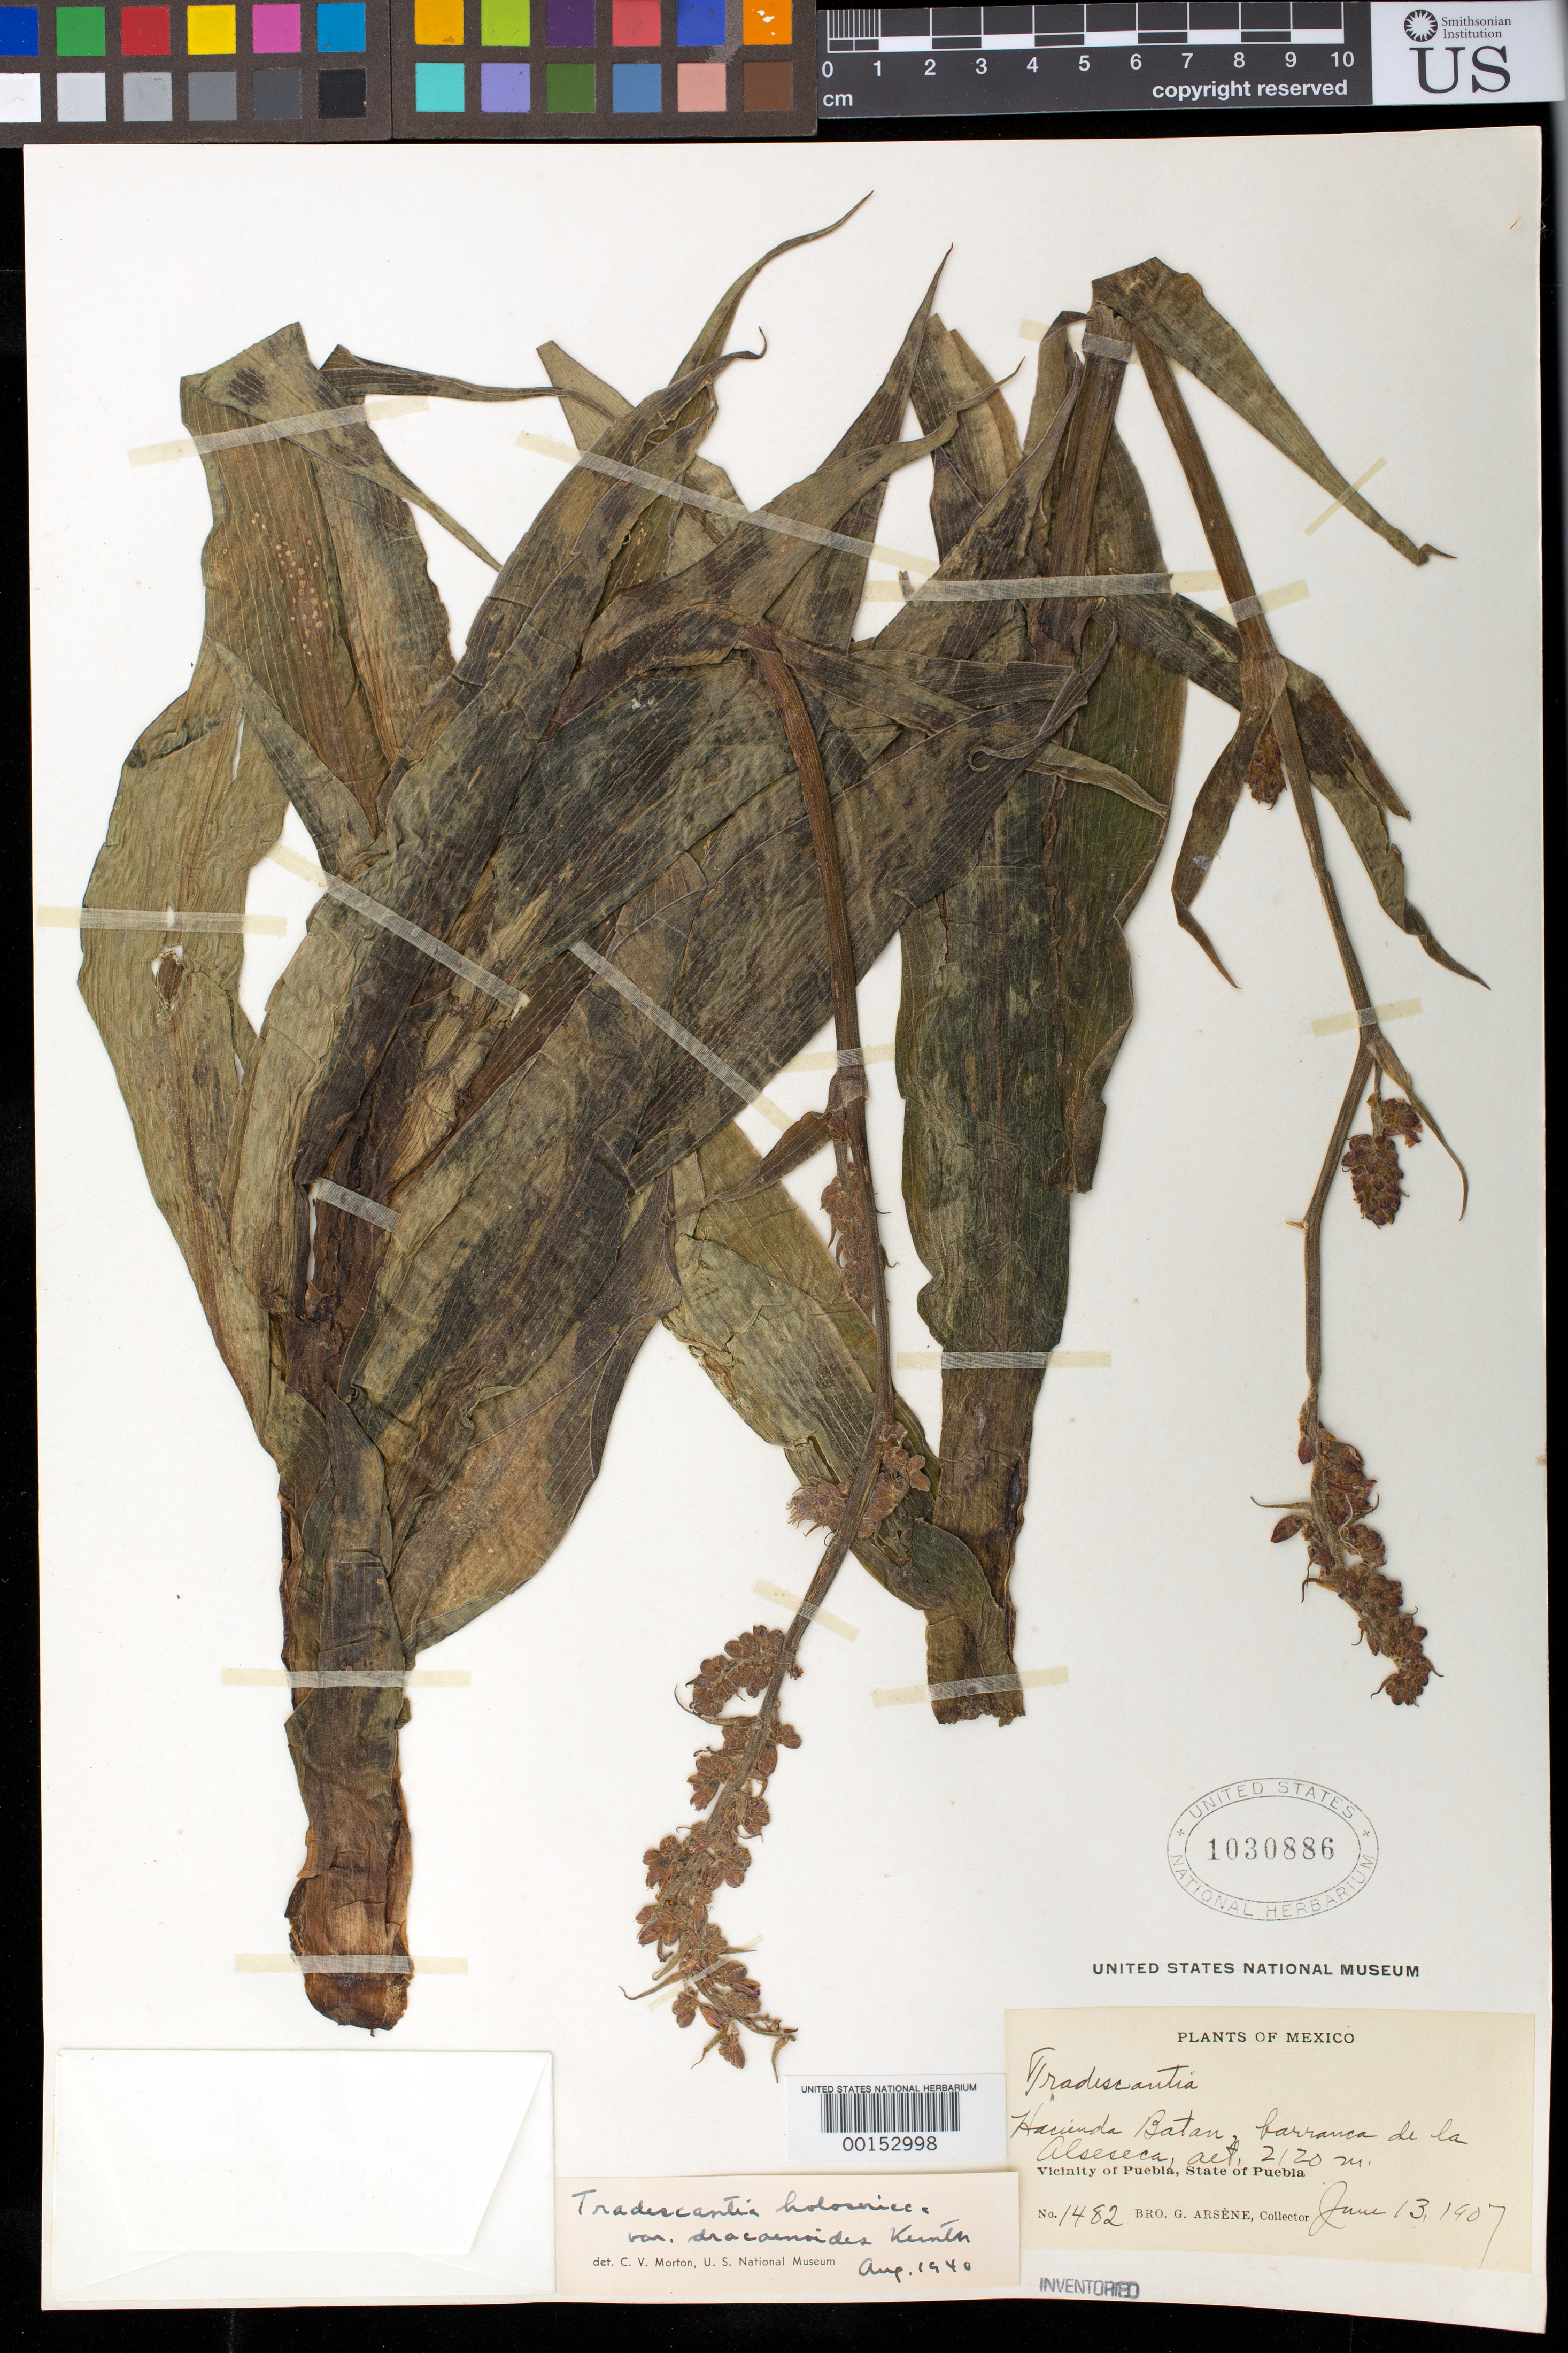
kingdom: Plantae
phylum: Tracheophyta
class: Liliopsida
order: Commelinales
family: Commelinaceae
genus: Thyrsanthemum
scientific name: Thyrsanthemum floribundum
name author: (M. Martens & Galeotti) Pichon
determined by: Hunt, D. R.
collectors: Bro. G. Arsène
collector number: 1402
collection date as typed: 13 Jun 1907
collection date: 1907-06-13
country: Mexico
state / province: Puebla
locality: Barranca de alseseca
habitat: Barranca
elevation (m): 2120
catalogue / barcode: US 1030886